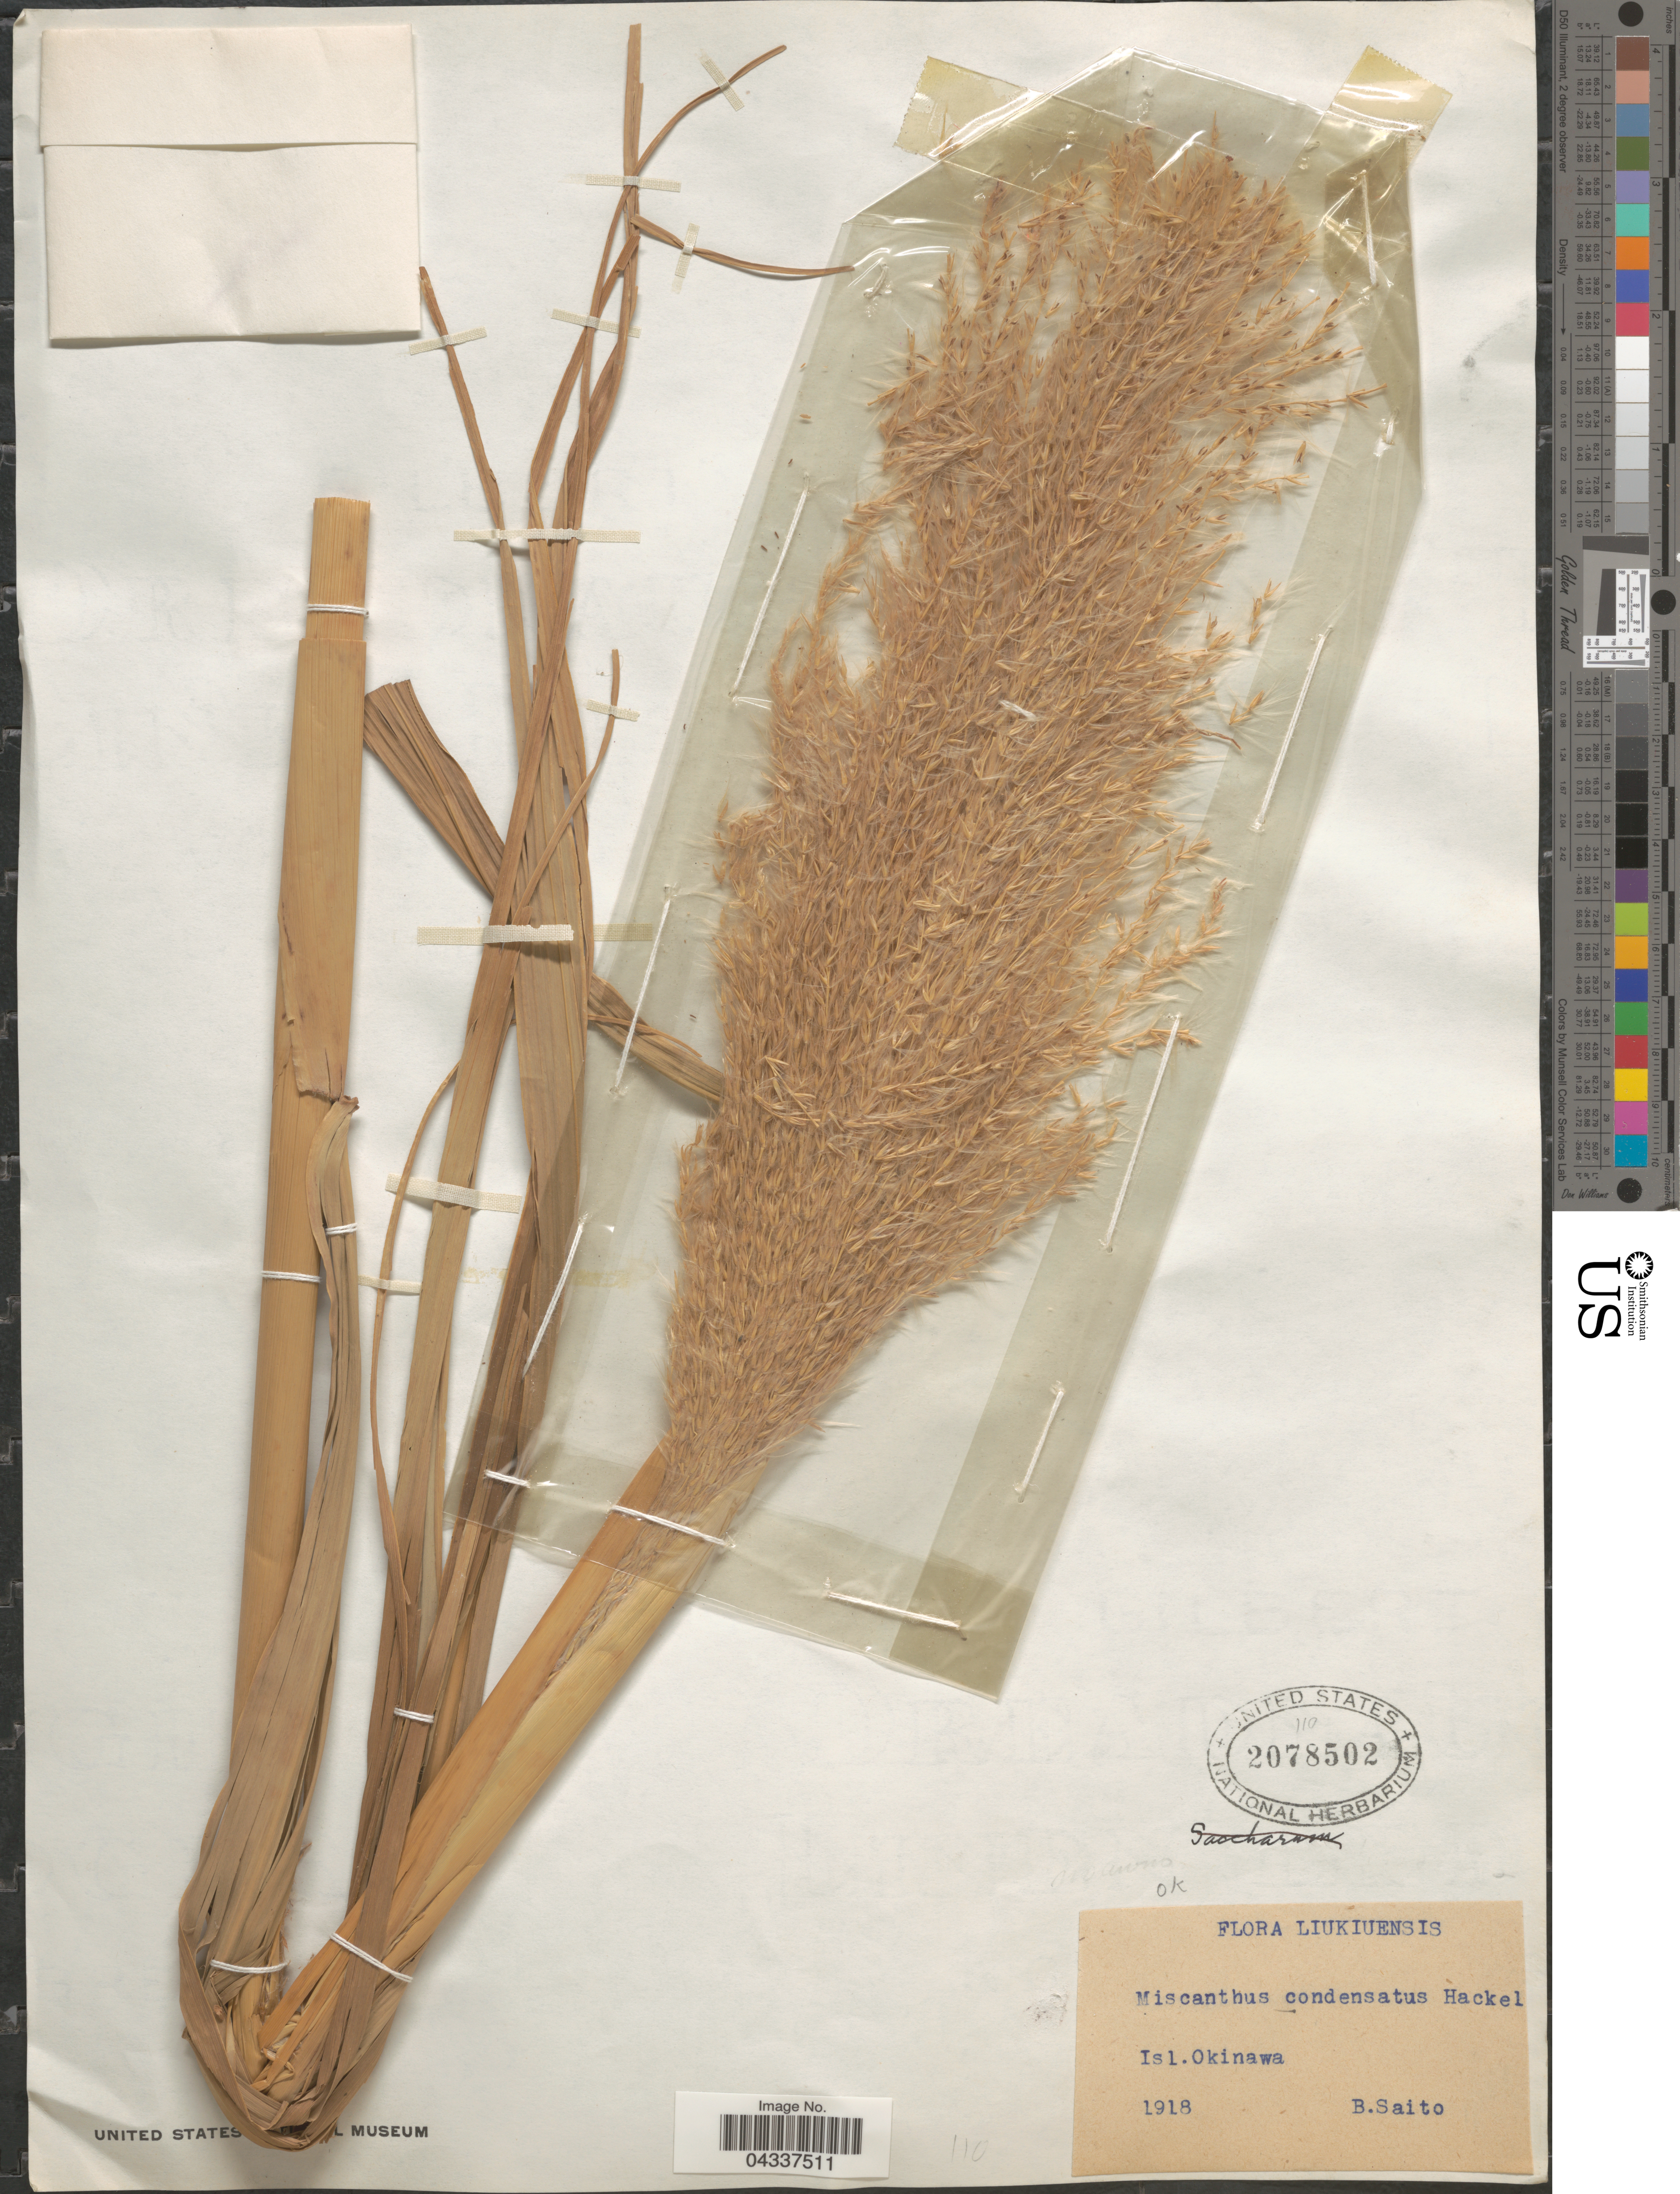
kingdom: Plantae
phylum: Tracheophyta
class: Liliopsida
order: Poales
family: Poaceae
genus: Miscanthus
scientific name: Miscanthus sinensis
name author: Andersson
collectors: B. Saito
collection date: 1918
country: Japan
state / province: Okinawa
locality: Liukiuensis. Isl. Okinawa.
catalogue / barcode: US 2078502